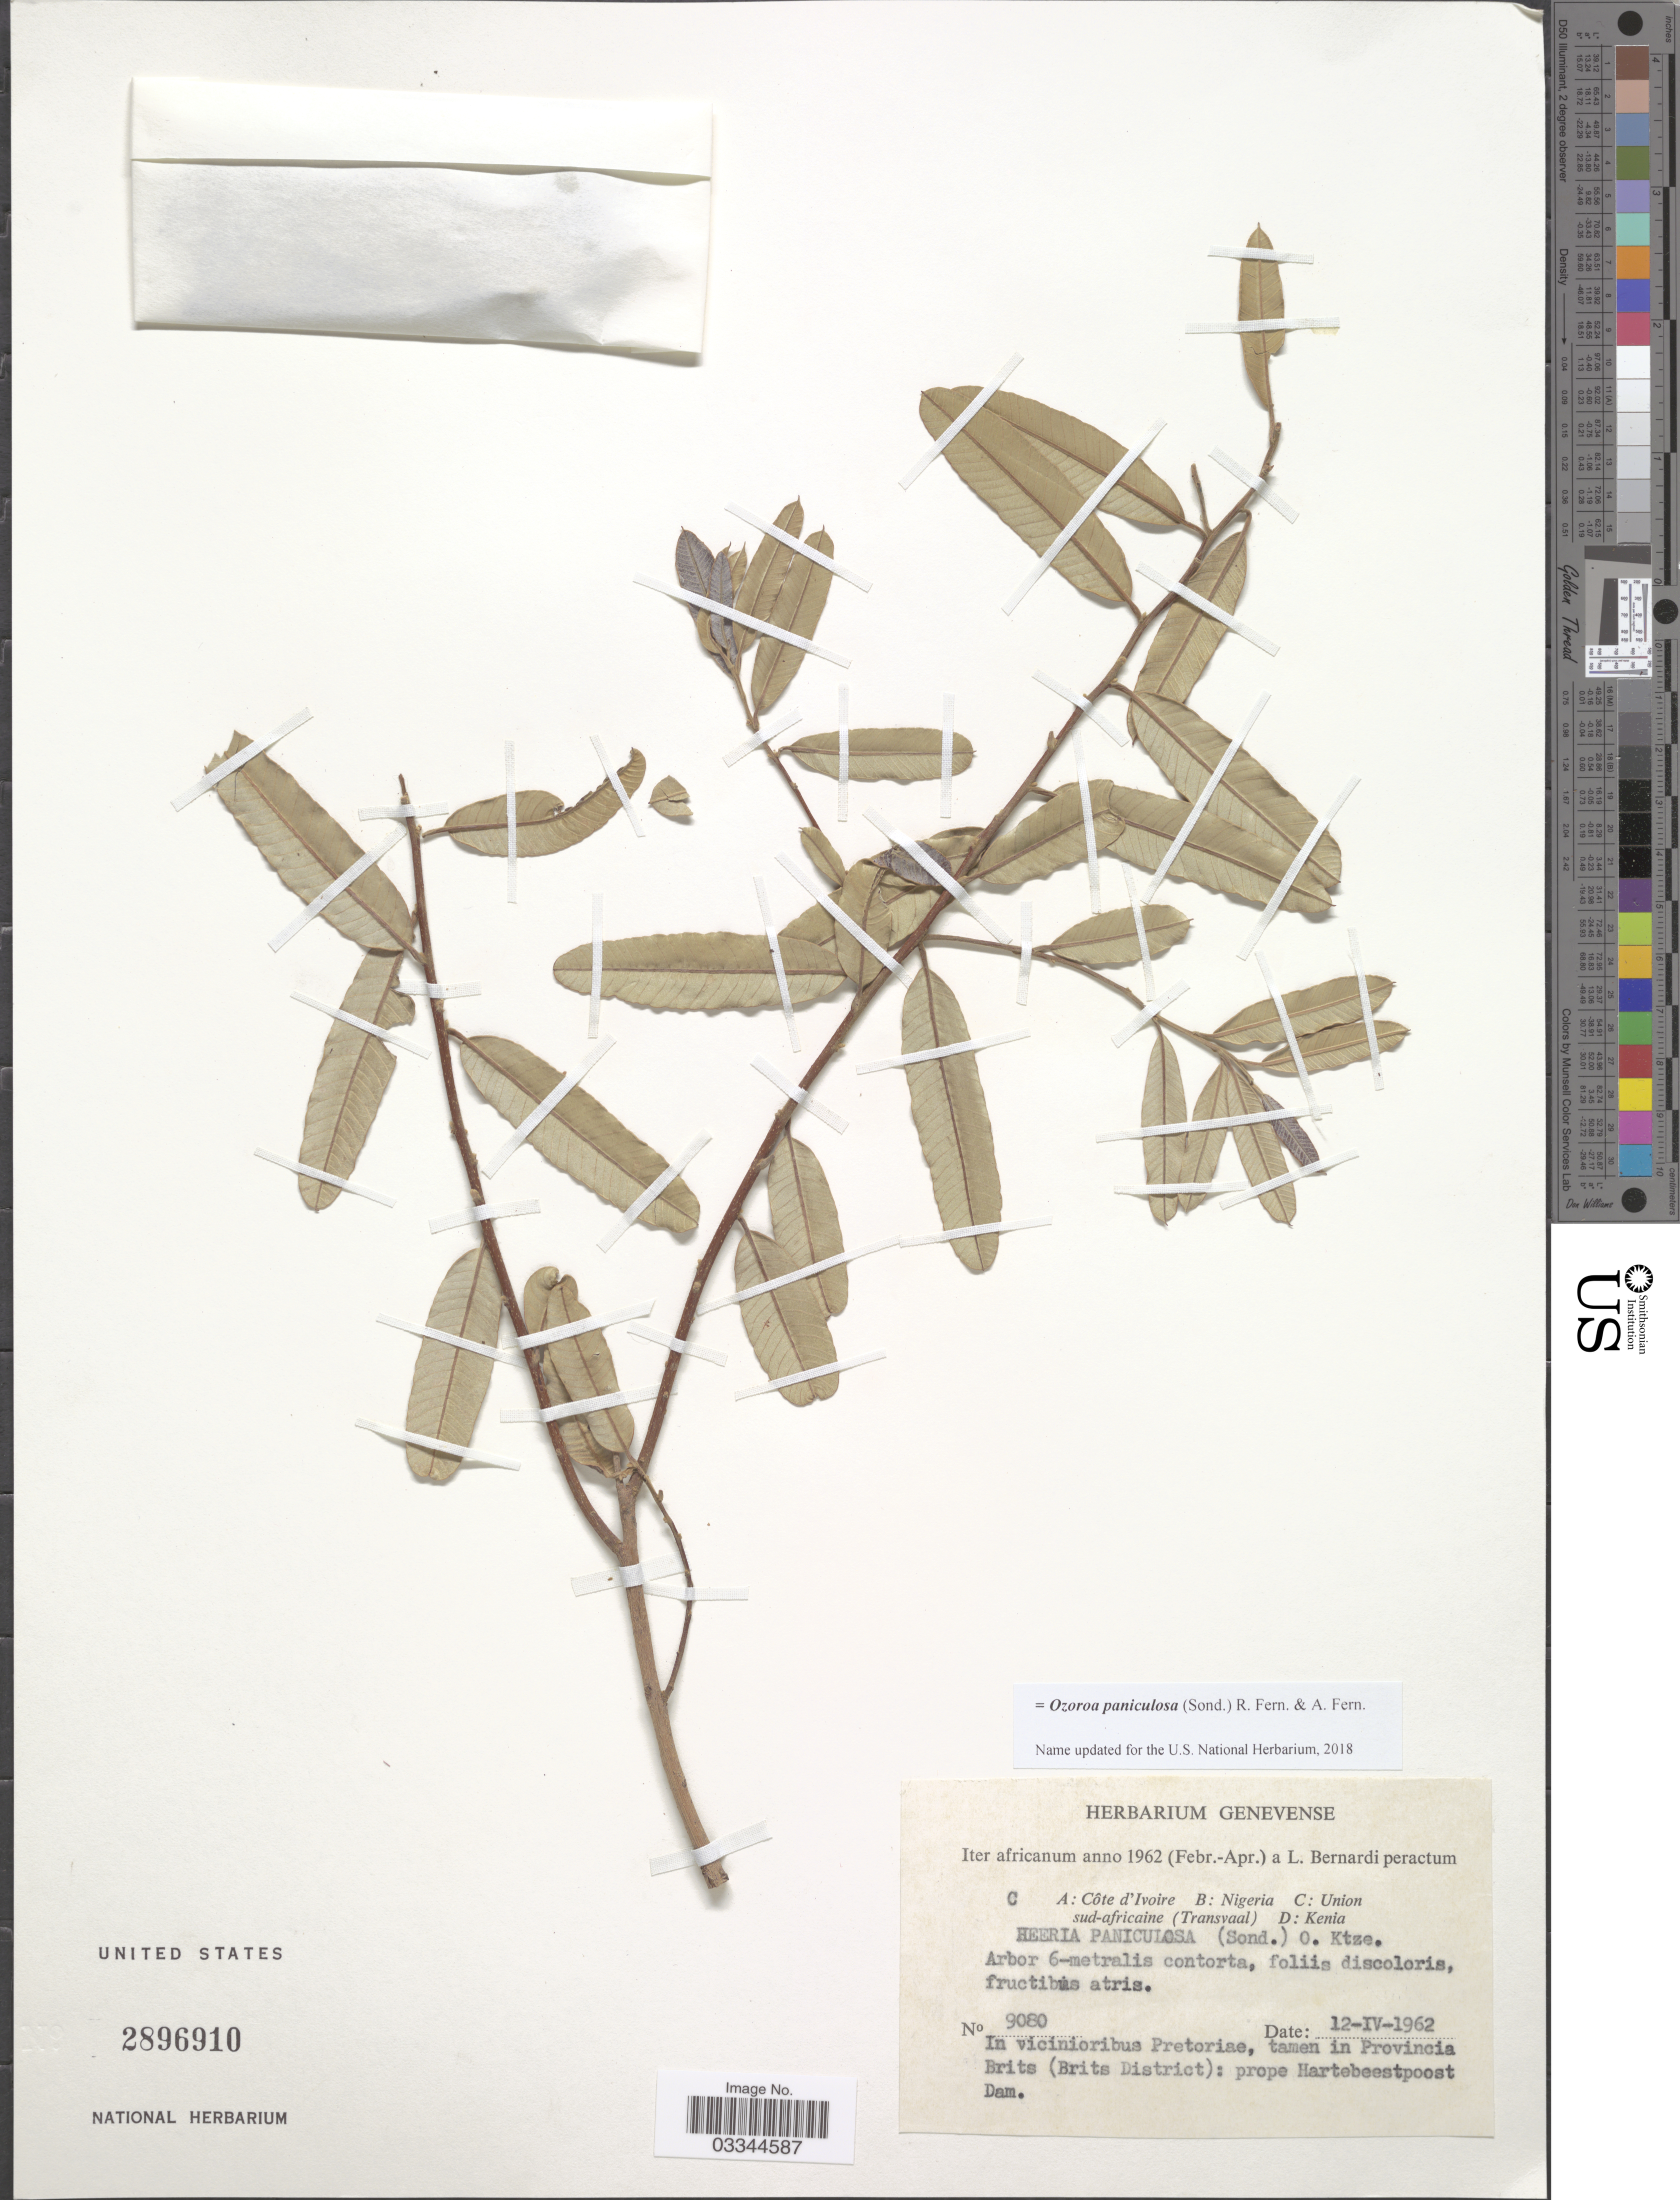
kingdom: Plantae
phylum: Tracheophyta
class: Magnoliopsida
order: Sapindales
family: Anacardiaceae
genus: Ozoroa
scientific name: Ozoroa paniculosa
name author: (Sond.) R. Fern. & A. Fern.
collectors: L. Bernardi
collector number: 9080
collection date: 1962-04-12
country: South Africa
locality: Union sud-africaine (Transvaal). In vicinioribus Pretoriae, tamen in Provincia Brits (Brits District): prope Hartebeestpoost Dam.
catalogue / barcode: US 2896910